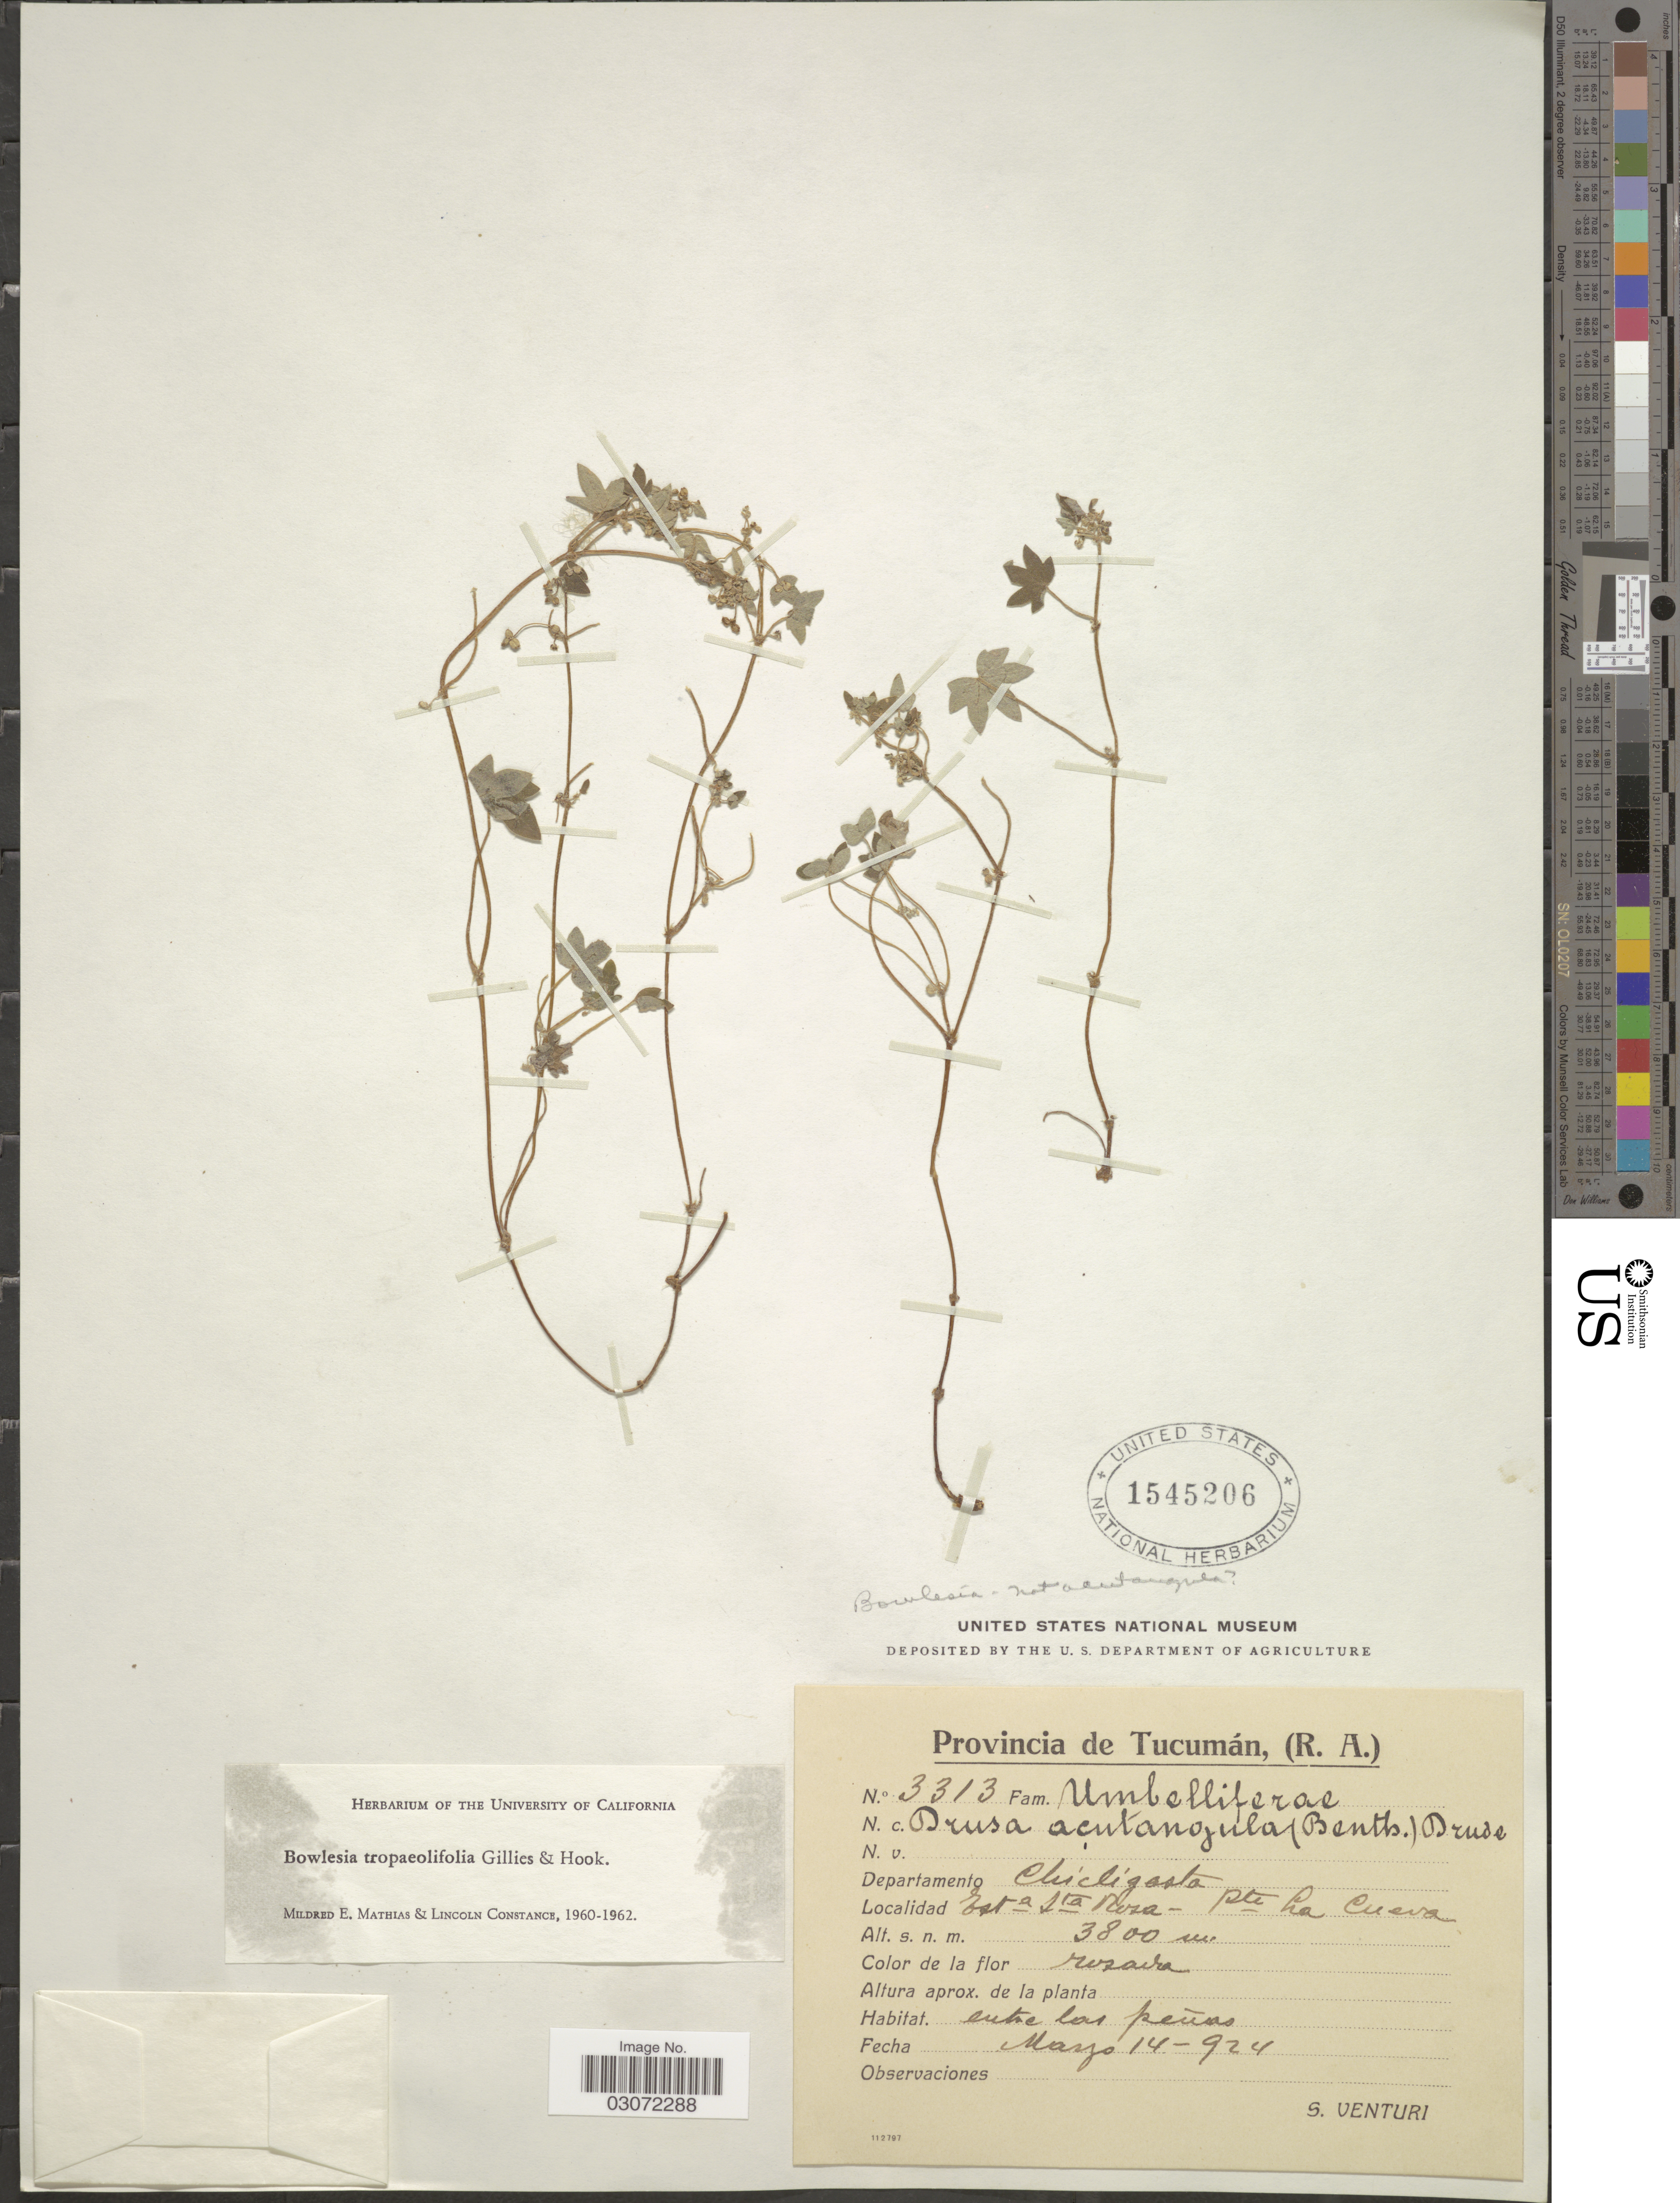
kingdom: Plantae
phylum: Tracheophyta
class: Magnoliopsida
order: Apiales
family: Apiaceae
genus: Bowlesia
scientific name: Bowlesia tropaeolifolia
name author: J.M. Gillet & Hook.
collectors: S. Venturi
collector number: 3313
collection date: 1924-03-14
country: Argentina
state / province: Tucuman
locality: Departamento Chicligasta. Esta Sta Rosa - Pte La Cueva.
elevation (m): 3800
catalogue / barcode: US 1545206